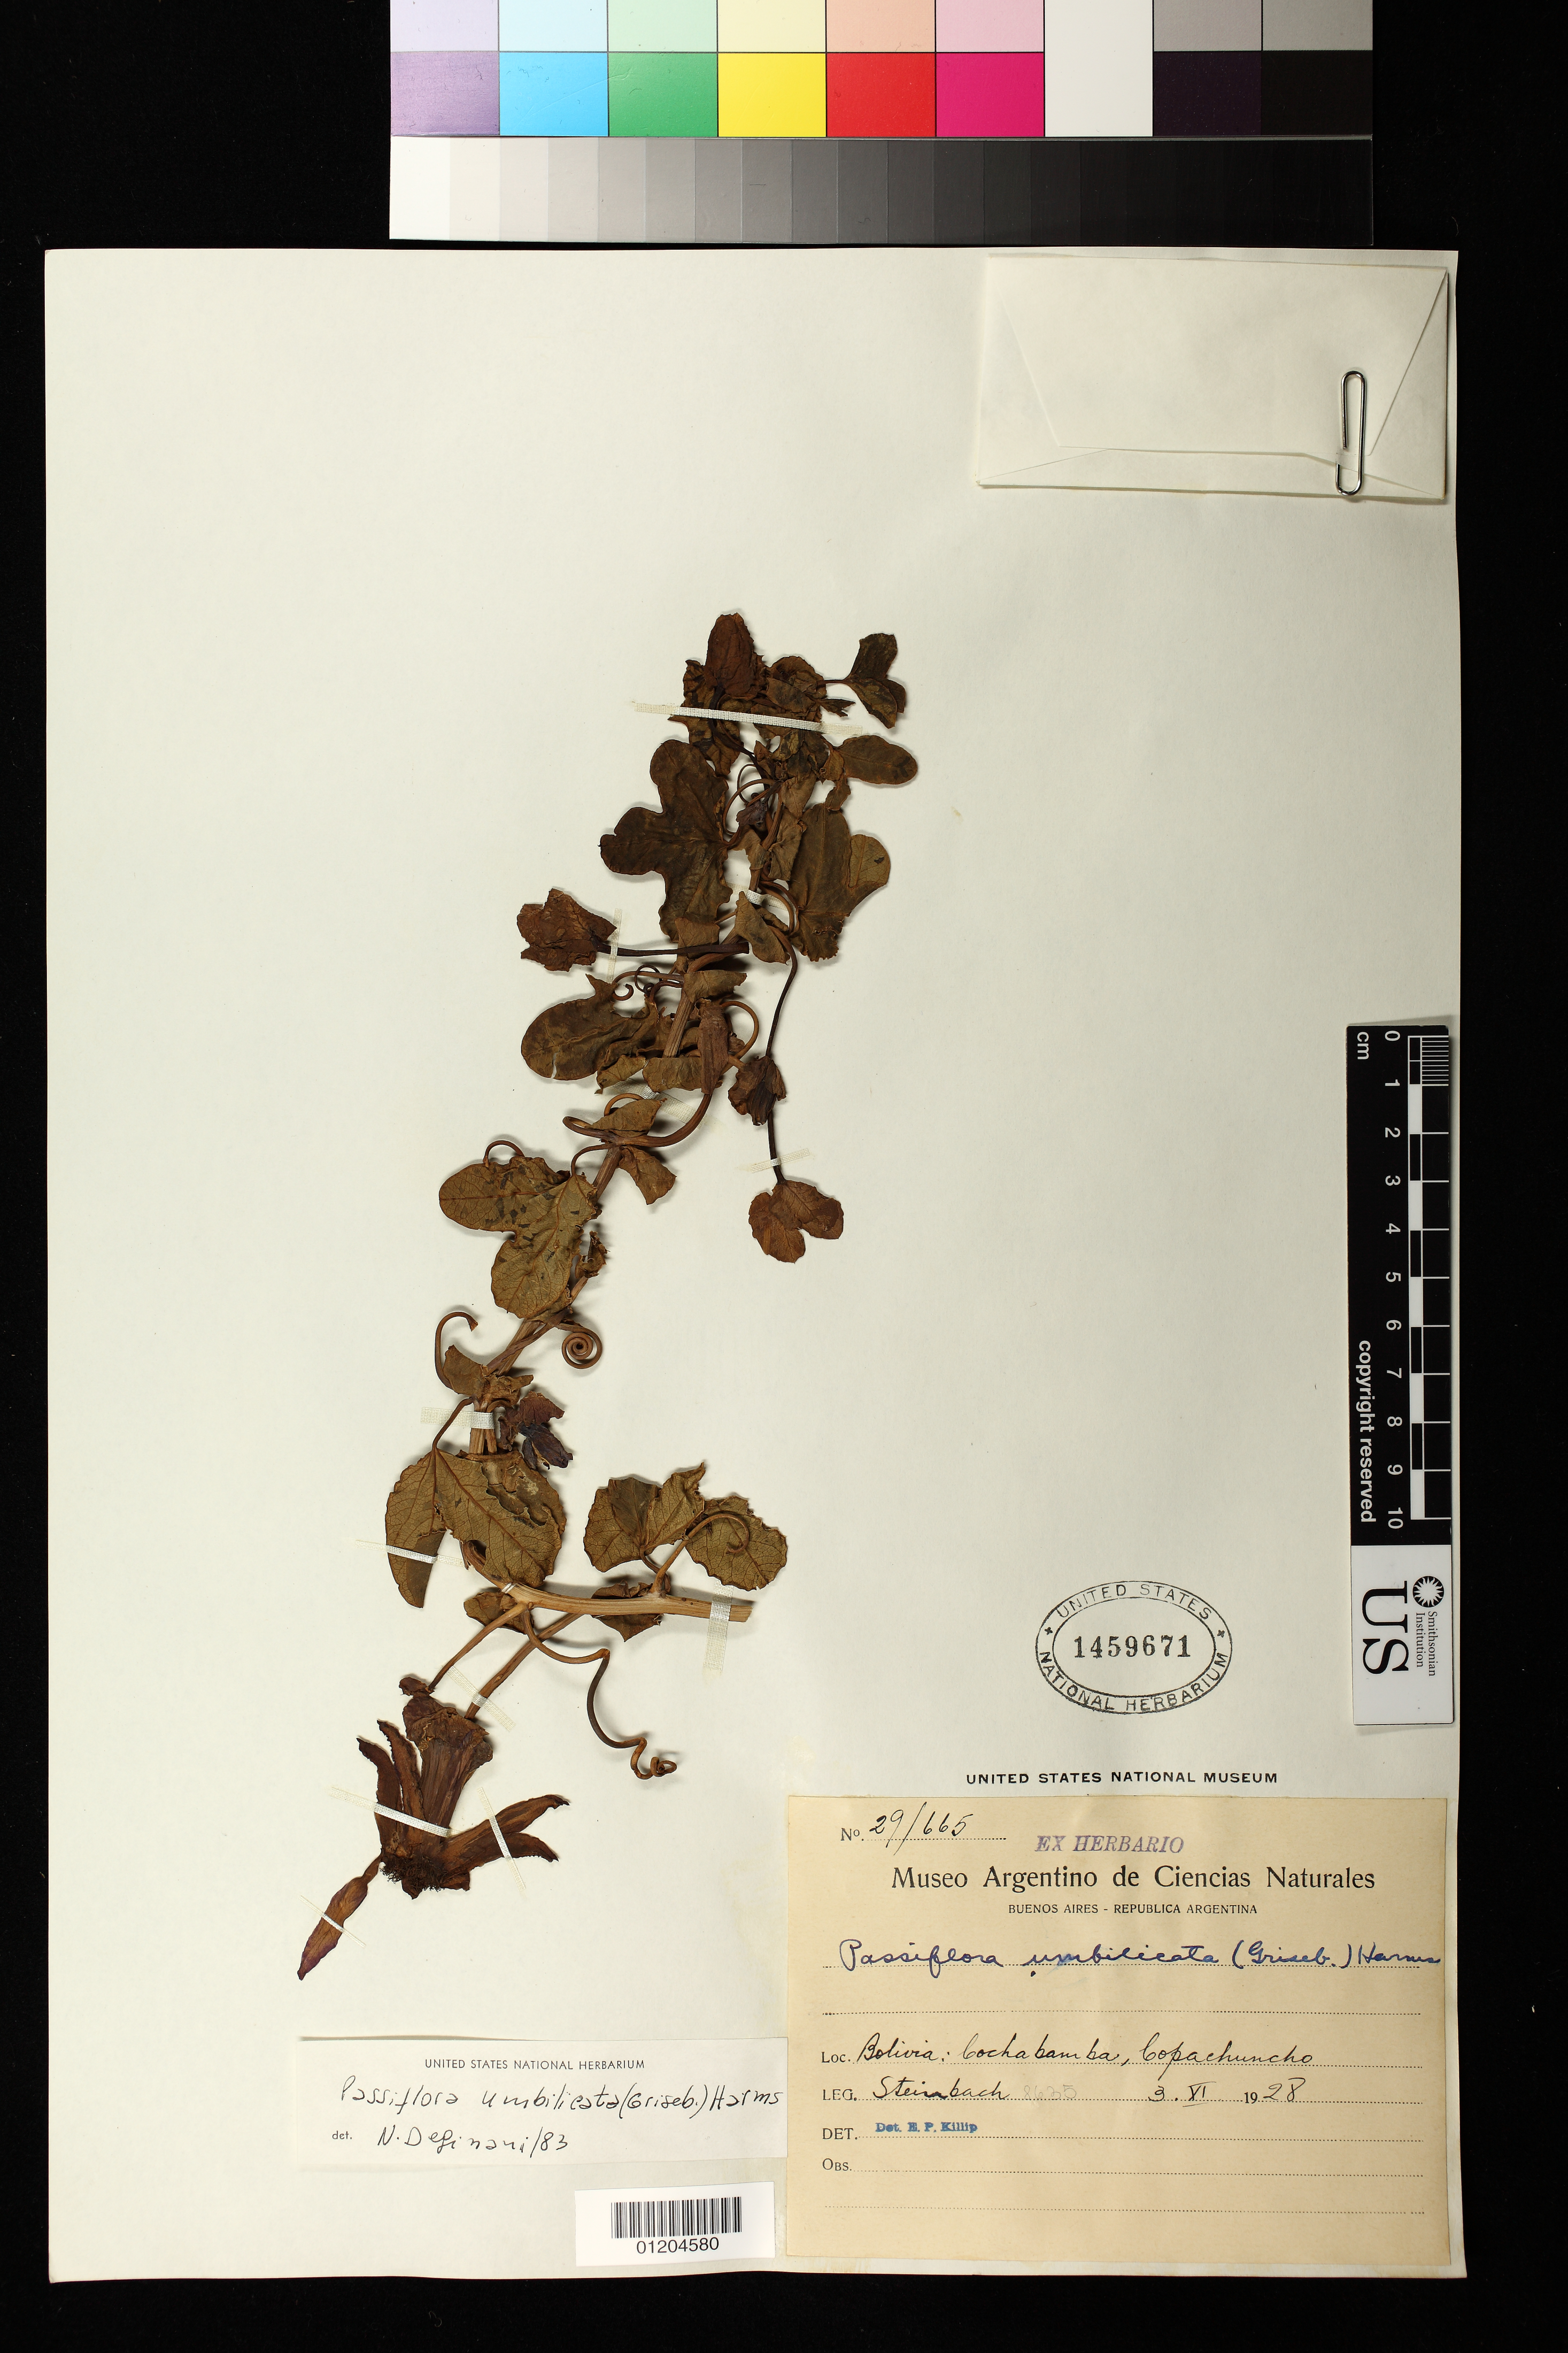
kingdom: Plantae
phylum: Tracheophyta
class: Magnoliopsida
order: Malpighiales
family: Passifloraceae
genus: Passiflora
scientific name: Passiflora umbilicata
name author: (Griseb.) Harms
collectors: Steinbach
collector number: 8635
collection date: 1928-11-03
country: Bolivia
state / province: Cochabamba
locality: Copachuncho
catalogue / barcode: US 1459671